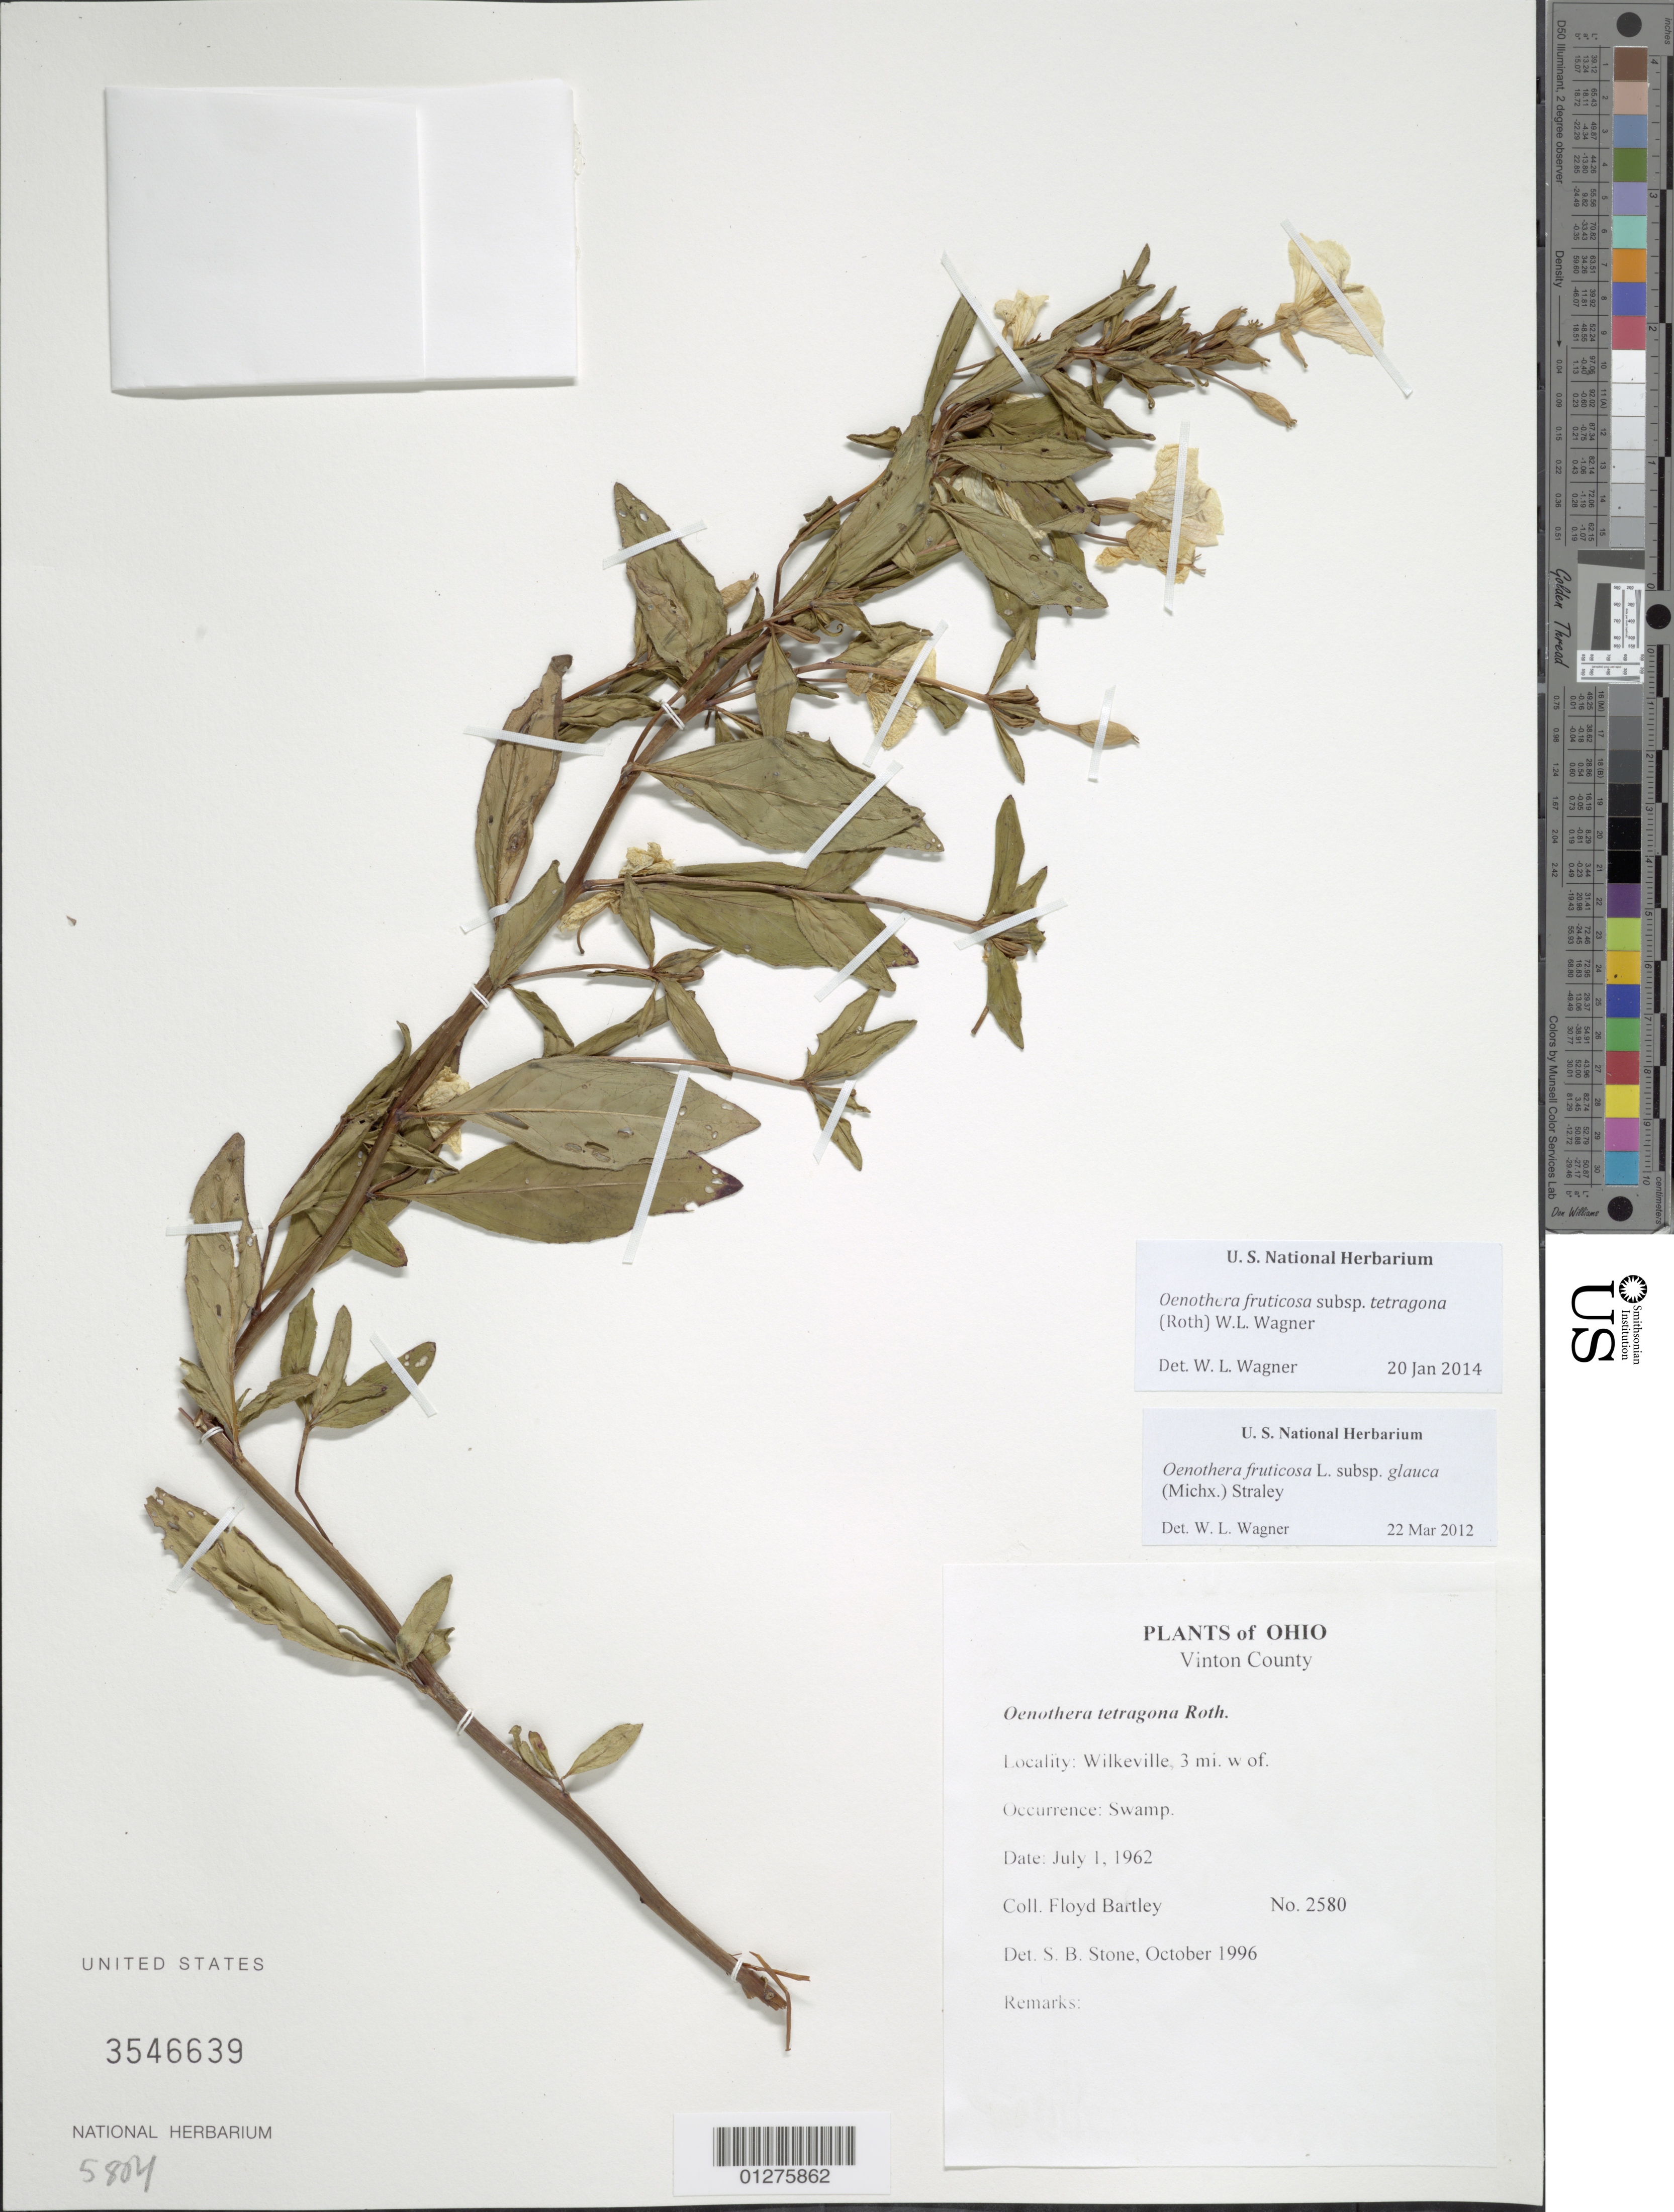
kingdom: Plantae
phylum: Tracheophyta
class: Magnoliopsida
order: Myrtales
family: Onagraceae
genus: Oenothera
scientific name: Oenothera fruticosa subsp. tetragona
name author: (Roth) W.L. Wagner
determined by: Wagner, W. L., (BOT), Smithsonian Institution - National Museum of Natural History (UNITED STATES)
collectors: F. Bartley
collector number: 2580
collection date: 1962-07-01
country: United States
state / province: Ohio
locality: Wilkeville, 3 miles w of.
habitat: Swamp.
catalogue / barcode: US 3546639